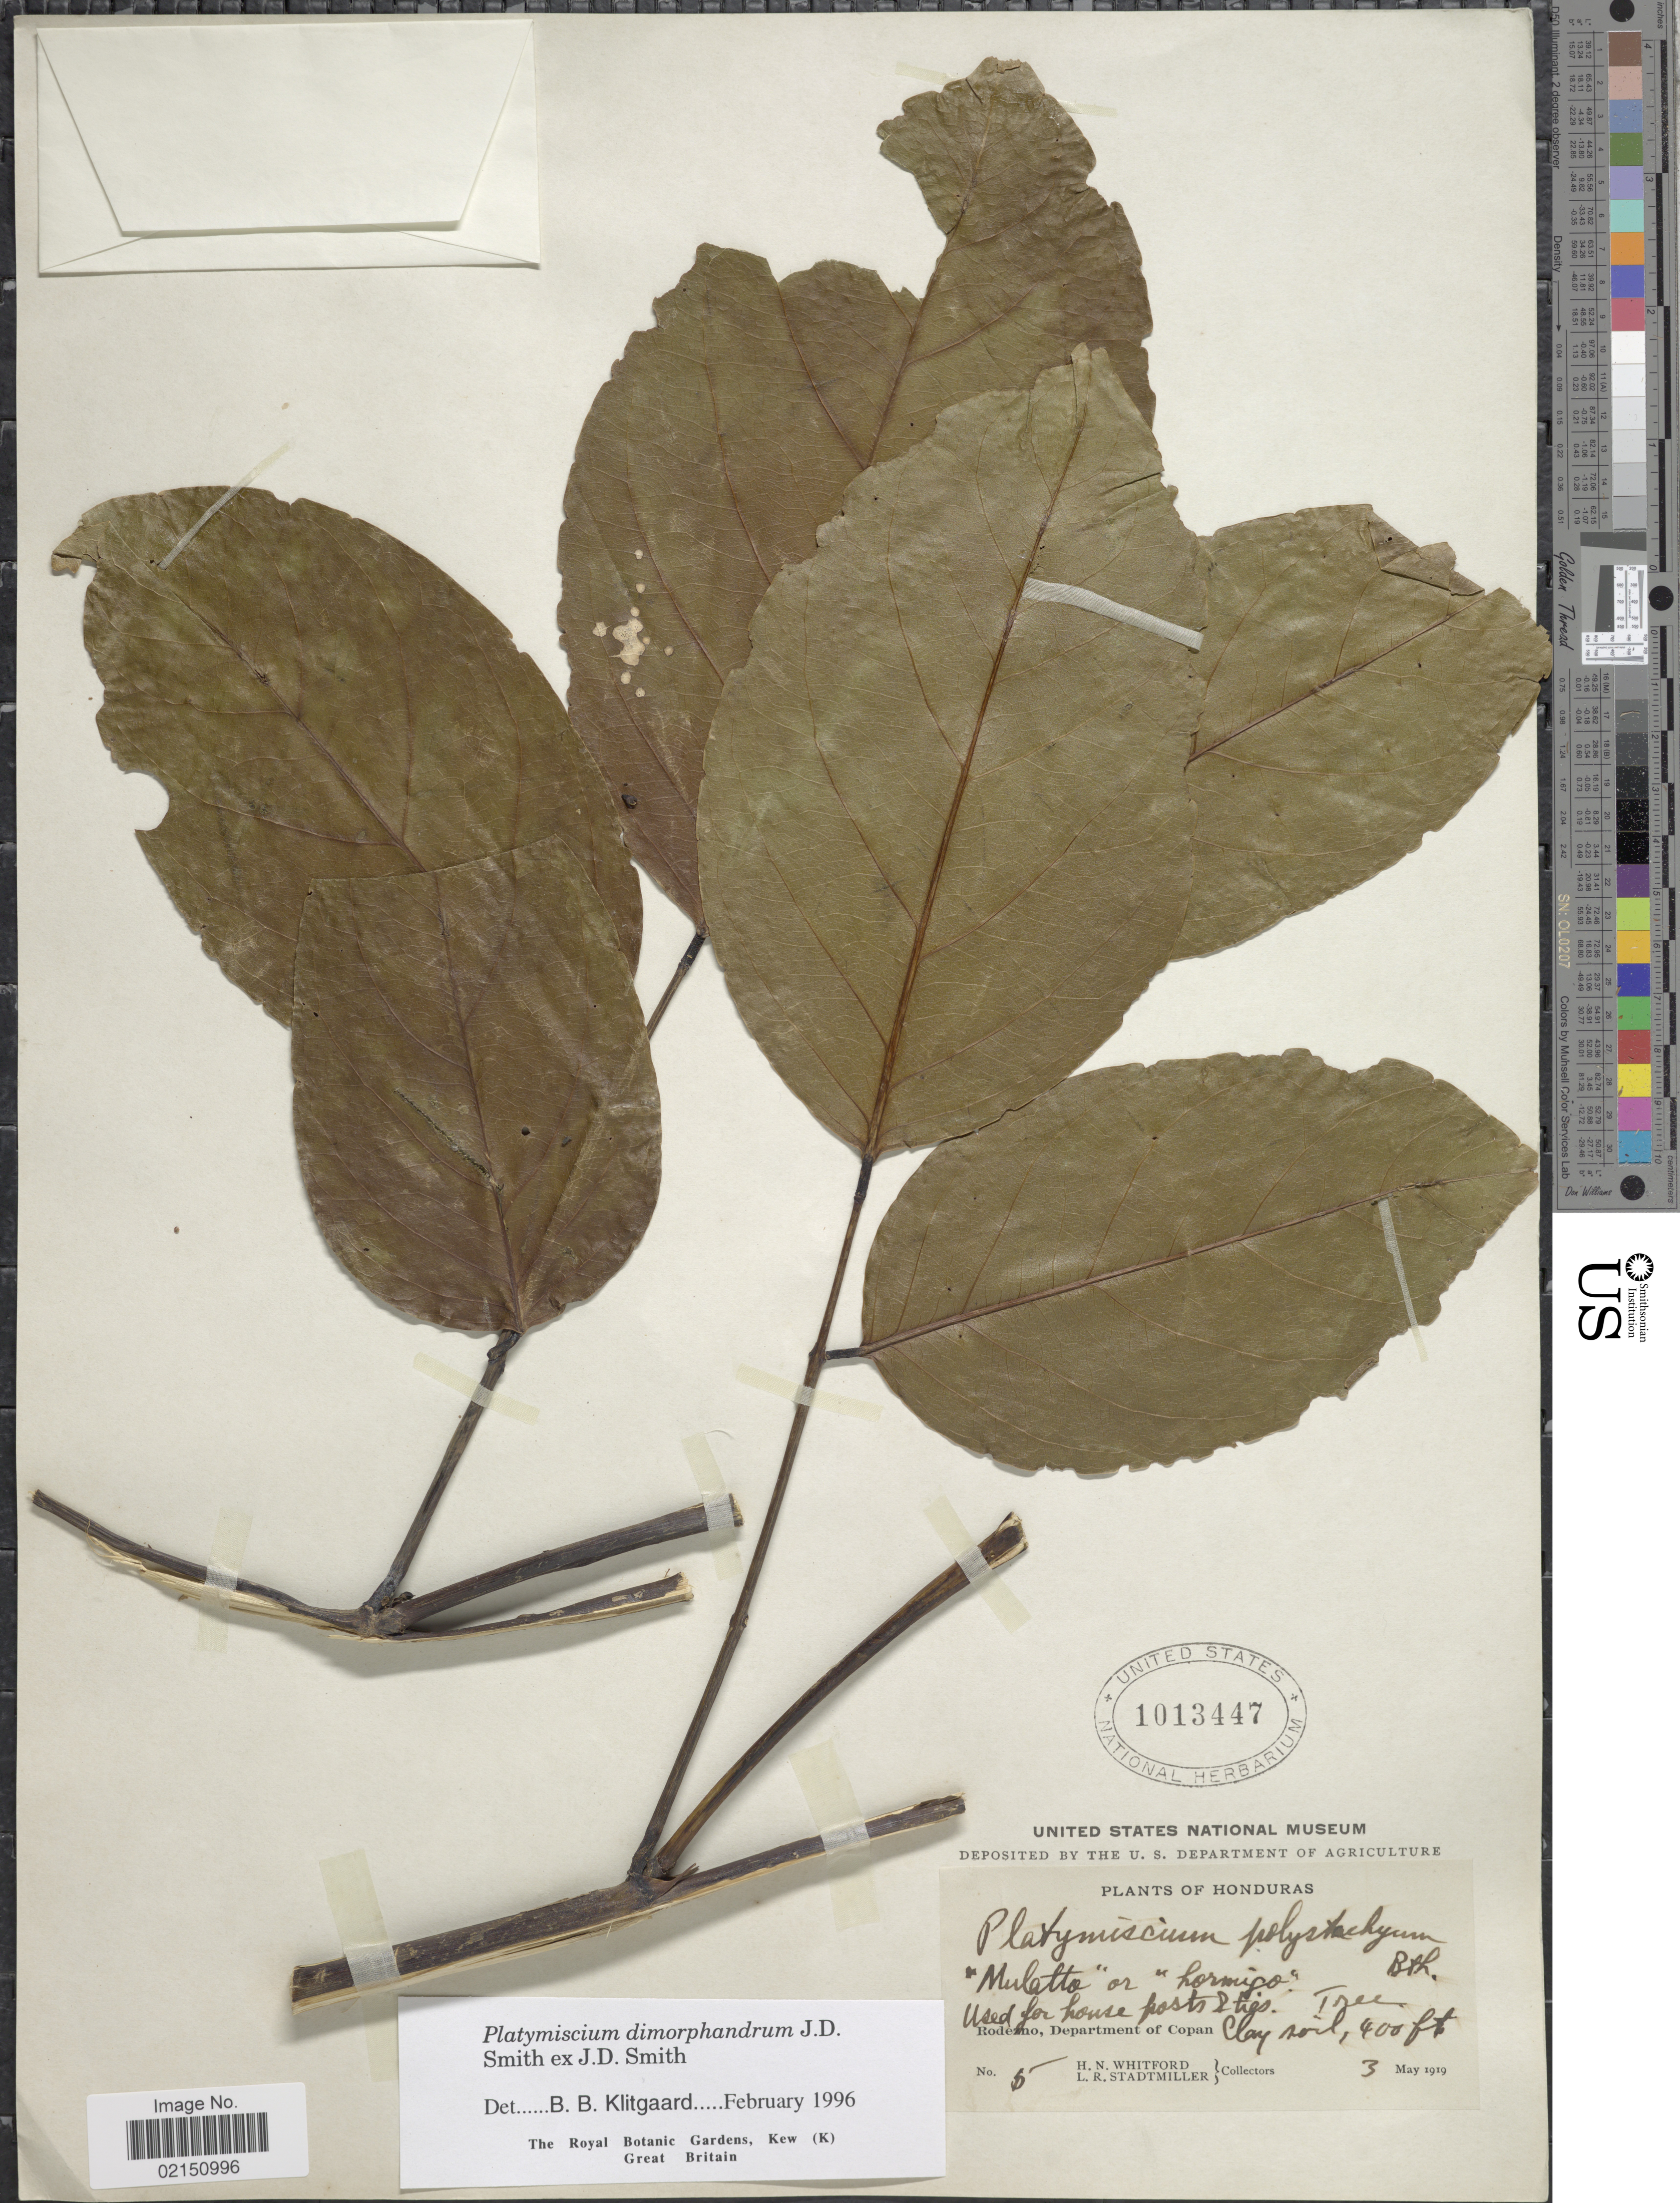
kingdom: Plantae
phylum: Tracheophyta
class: Magnoliopsida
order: Fabales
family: Fabaceae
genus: Platymiscium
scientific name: Platymiscium dimorphandrum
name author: Donn. Sm.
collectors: H. N. Whitford & L. Stadtmiller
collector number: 5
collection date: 1919-05-03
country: Honduras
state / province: Copán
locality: Rodezno, Department of Copan, Clay soil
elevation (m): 122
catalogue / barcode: US 1013447